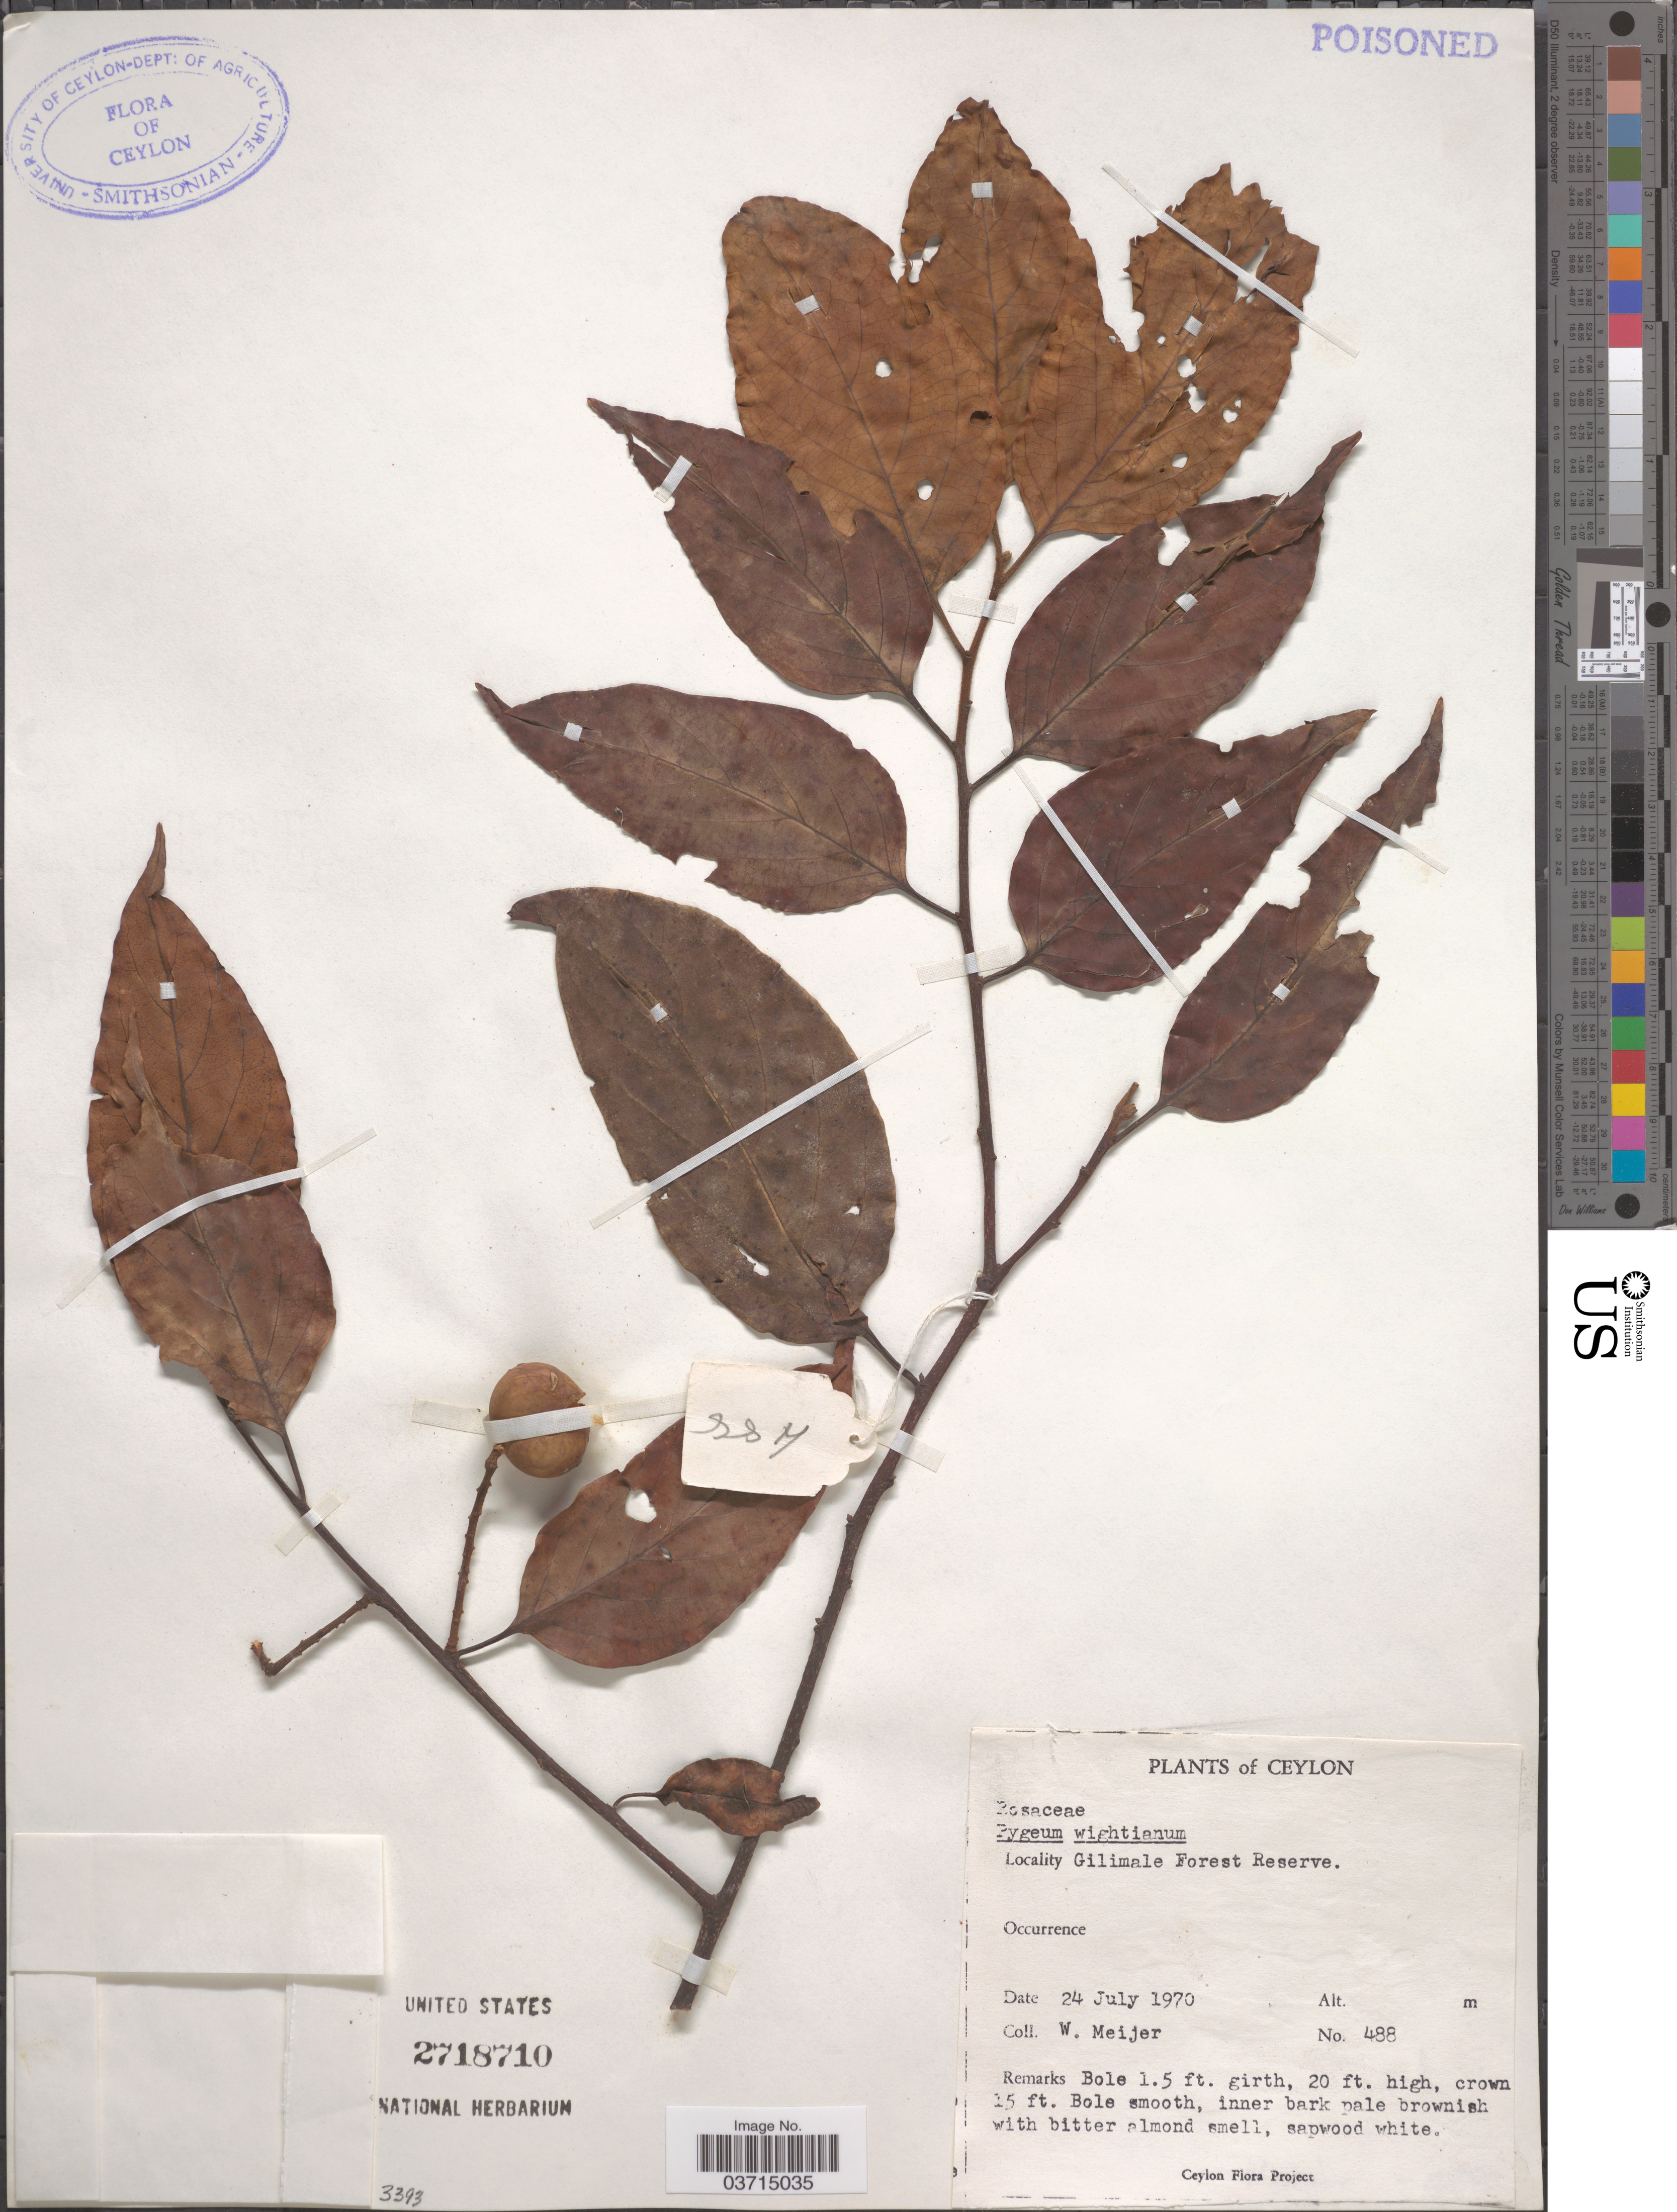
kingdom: Plantae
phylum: Tracheophyta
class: Magnoliopsida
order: Rosales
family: Rosaceae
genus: Prunus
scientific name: Prunus ceylanica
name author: (Wight) Miq.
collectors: W. Meijer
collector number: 488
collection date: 1970-07-24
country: Sri Lanka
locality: Ceylon. Gilimale Forest Reserve.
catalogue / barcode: US 2718710